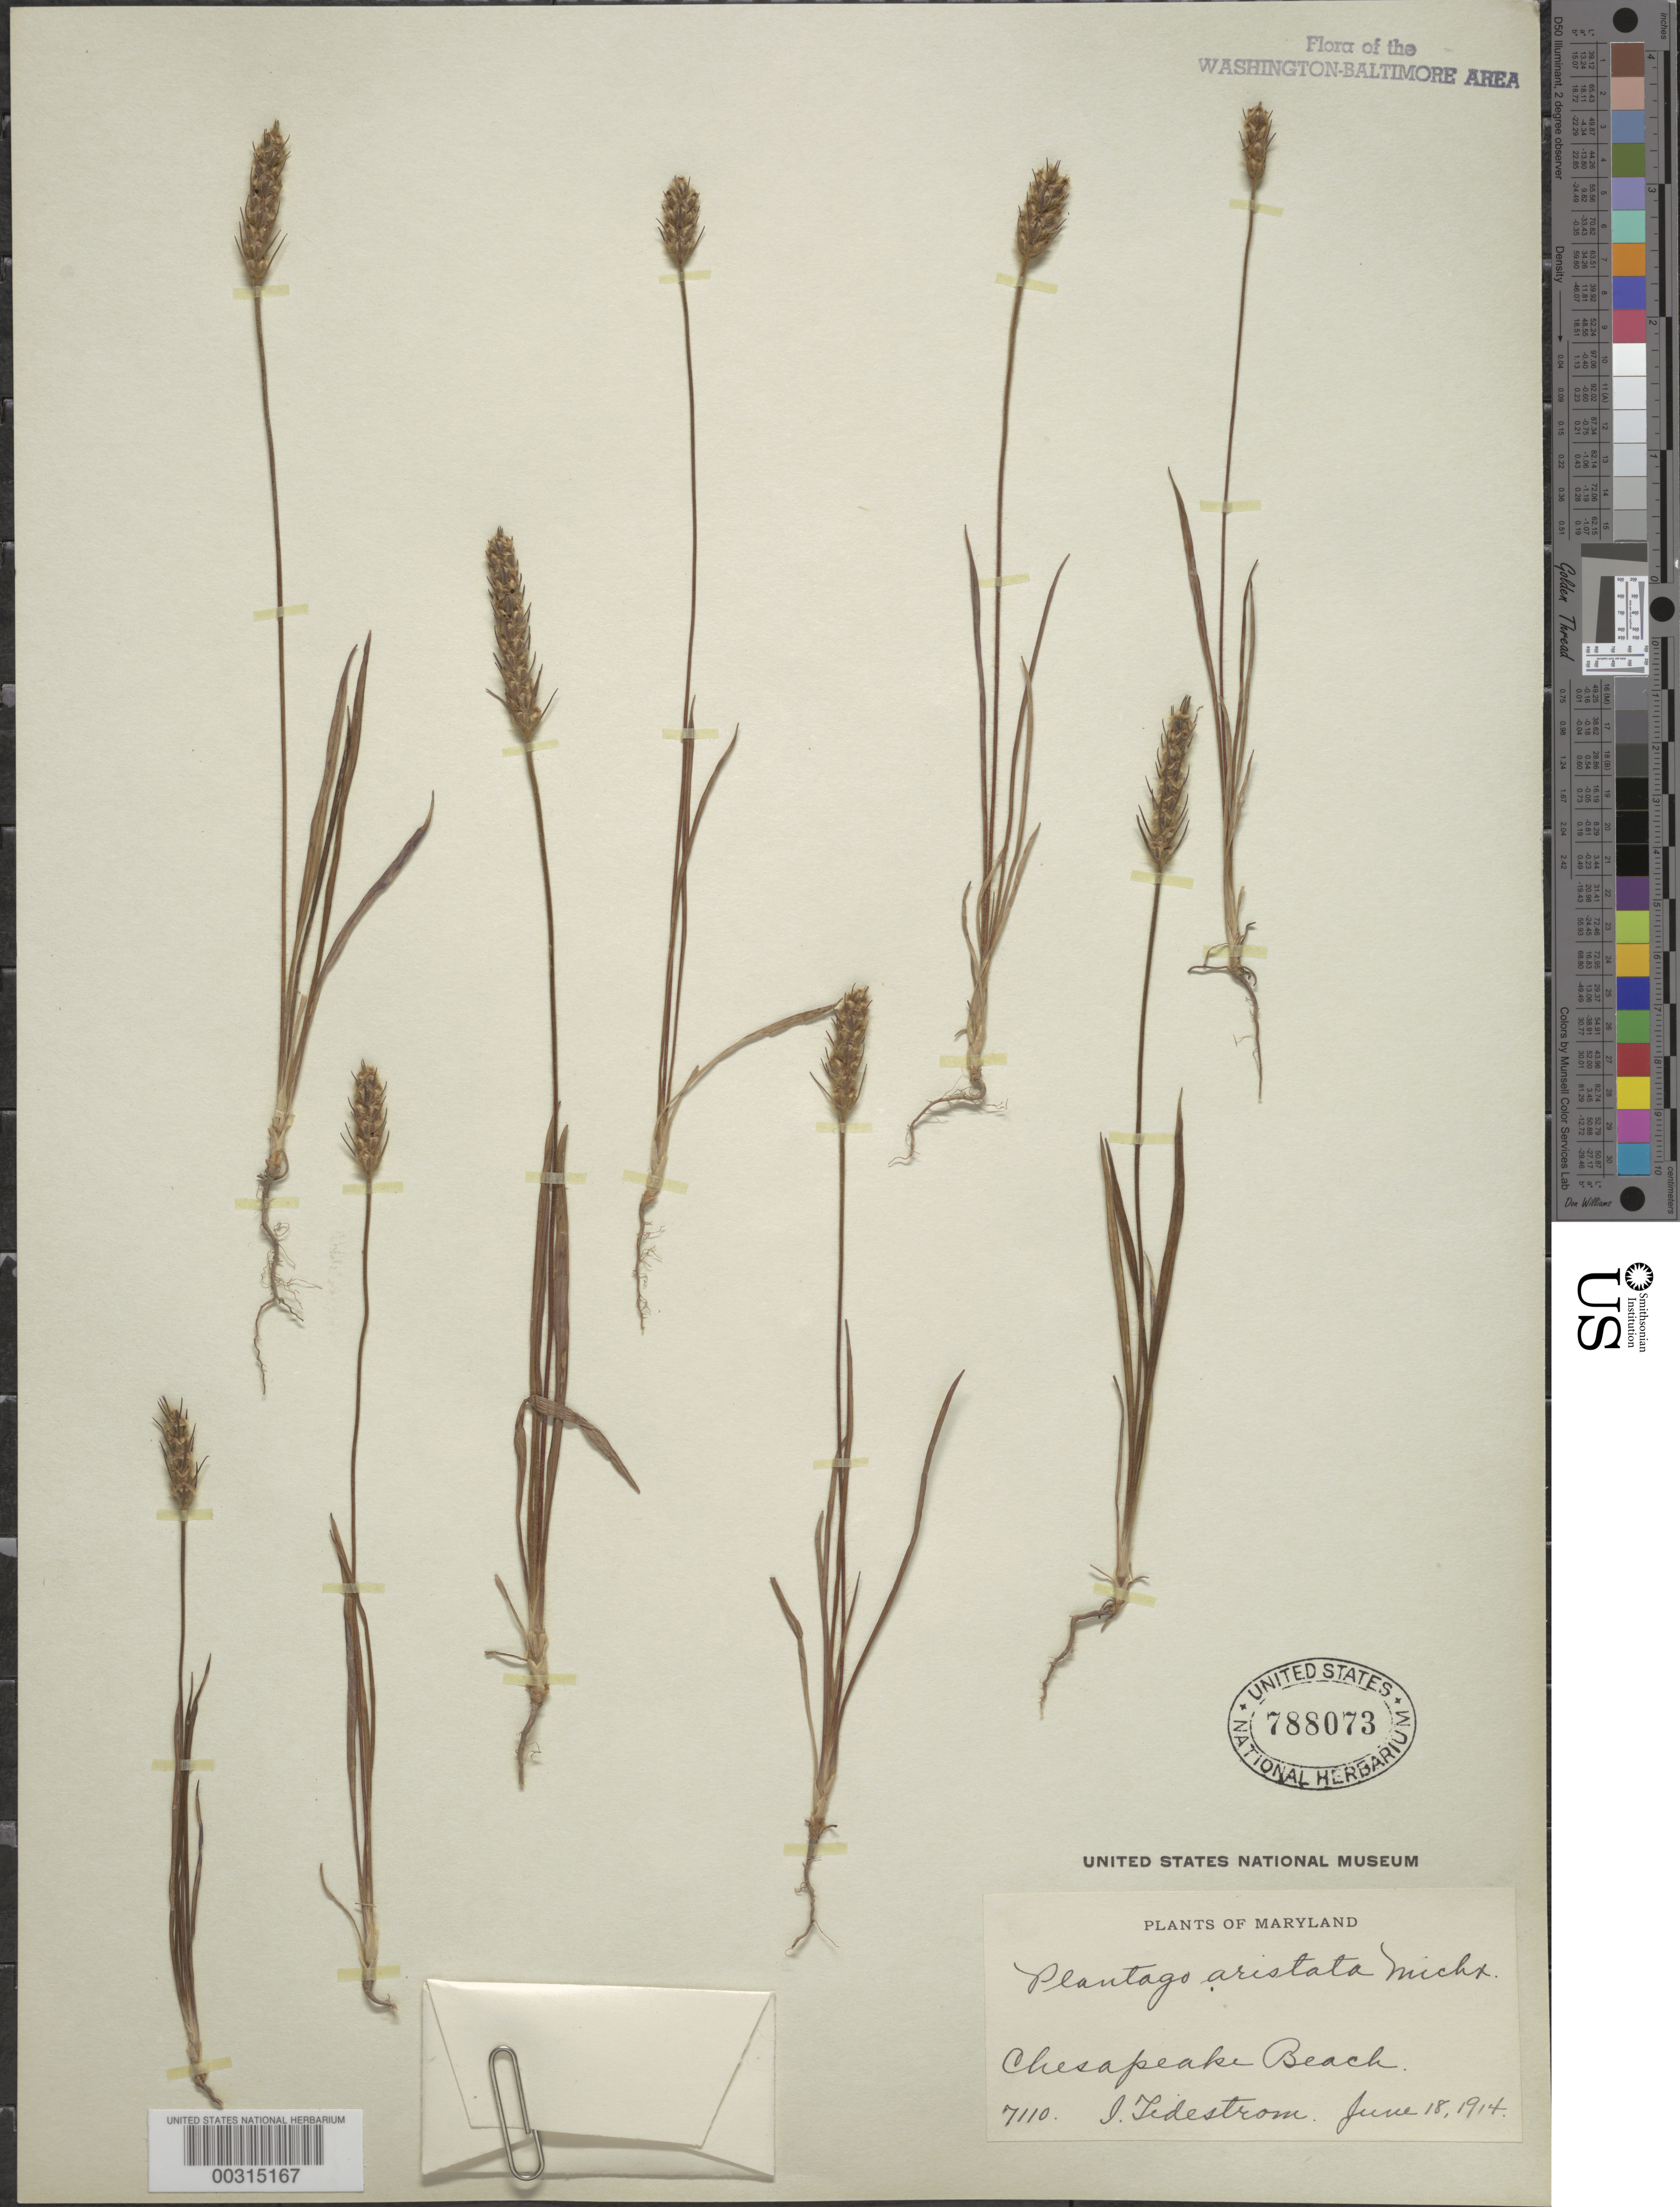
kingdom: Plantae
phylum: Tracheophyta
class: Magnoliopsida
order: Lamiales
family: Plantaginaceae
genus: Plantago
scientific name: Plantago aristata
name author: Michx.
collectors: I. F. Tidestrom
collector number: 7110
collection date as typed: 18 Jun 1914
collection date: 1914-06-18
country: United States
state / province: Maryland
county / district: Calvert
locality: Chesapeake Beach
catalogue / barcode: US 788073